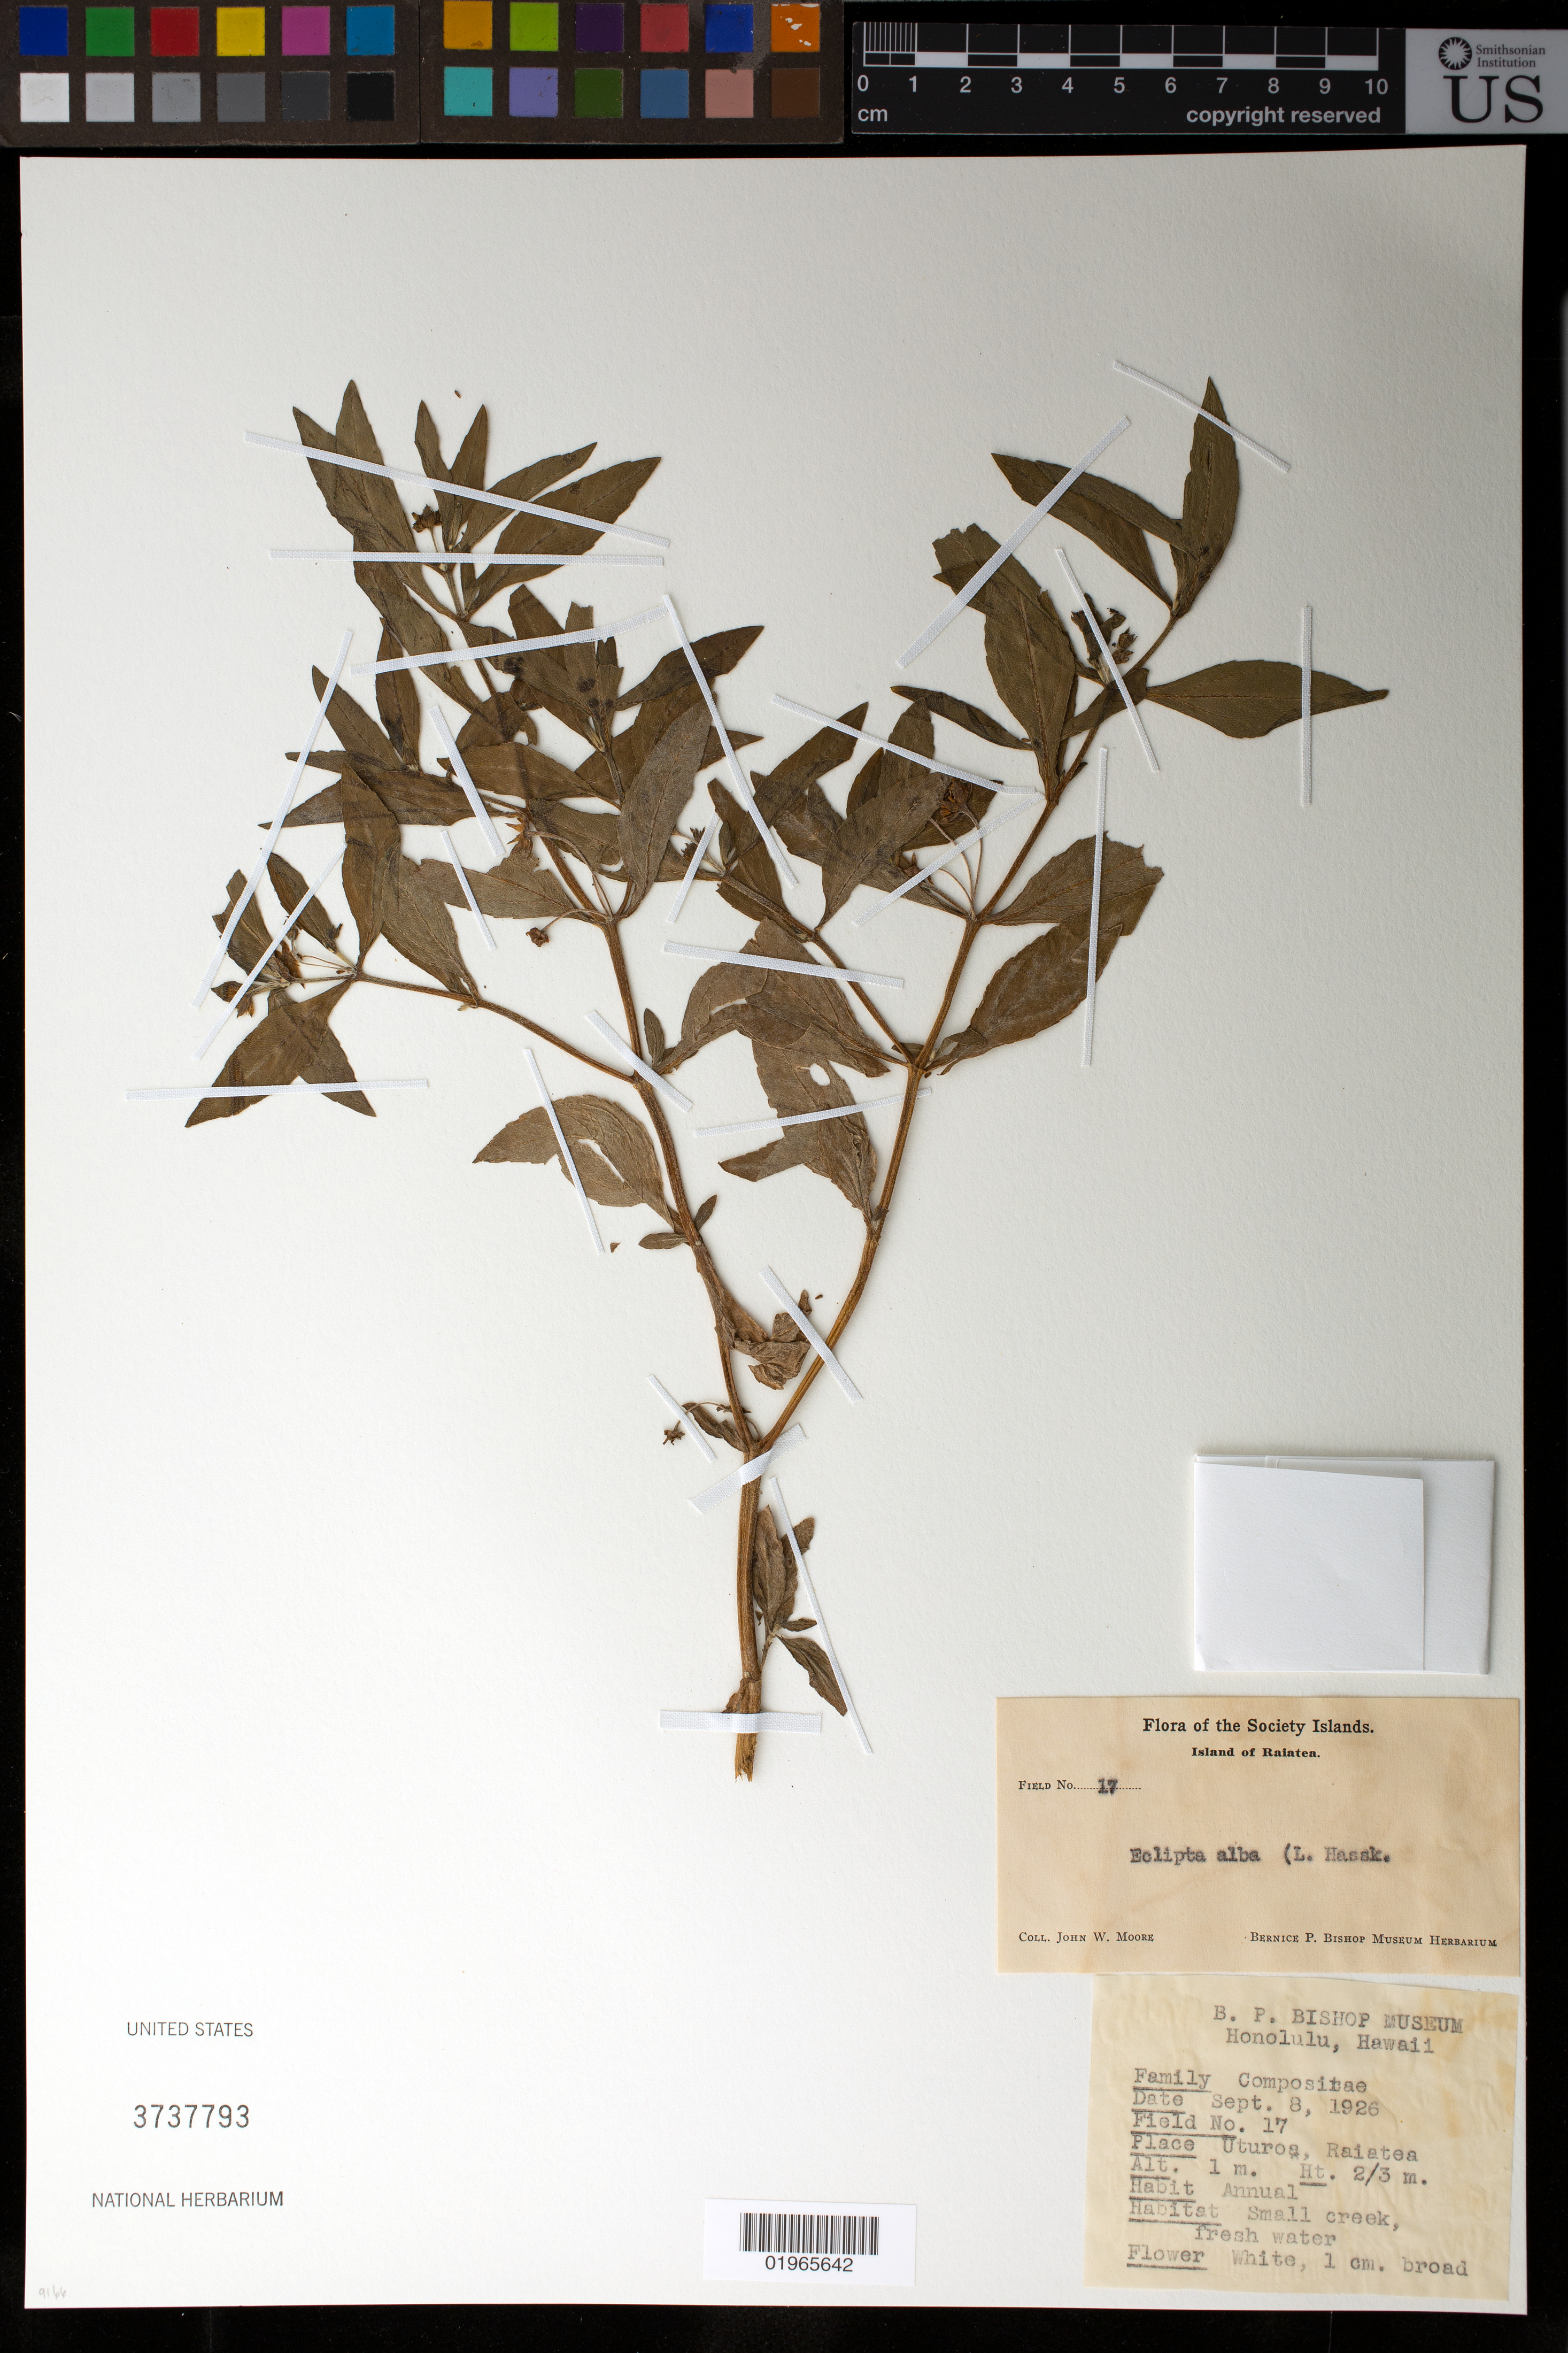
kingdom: Plantae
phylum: Tracheophyta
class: Magnoliopsida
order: Asterales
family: Asteraceae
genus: Eclipta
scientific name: Eclipta alba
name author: (L.) Hassk.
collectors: J. Moore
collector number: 17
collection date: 1926-09-08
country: French Polynesia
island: Raiatea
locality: Uturoa, Raiatea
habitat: Small creek, fresh water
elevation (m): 1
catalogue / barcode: US 3737793